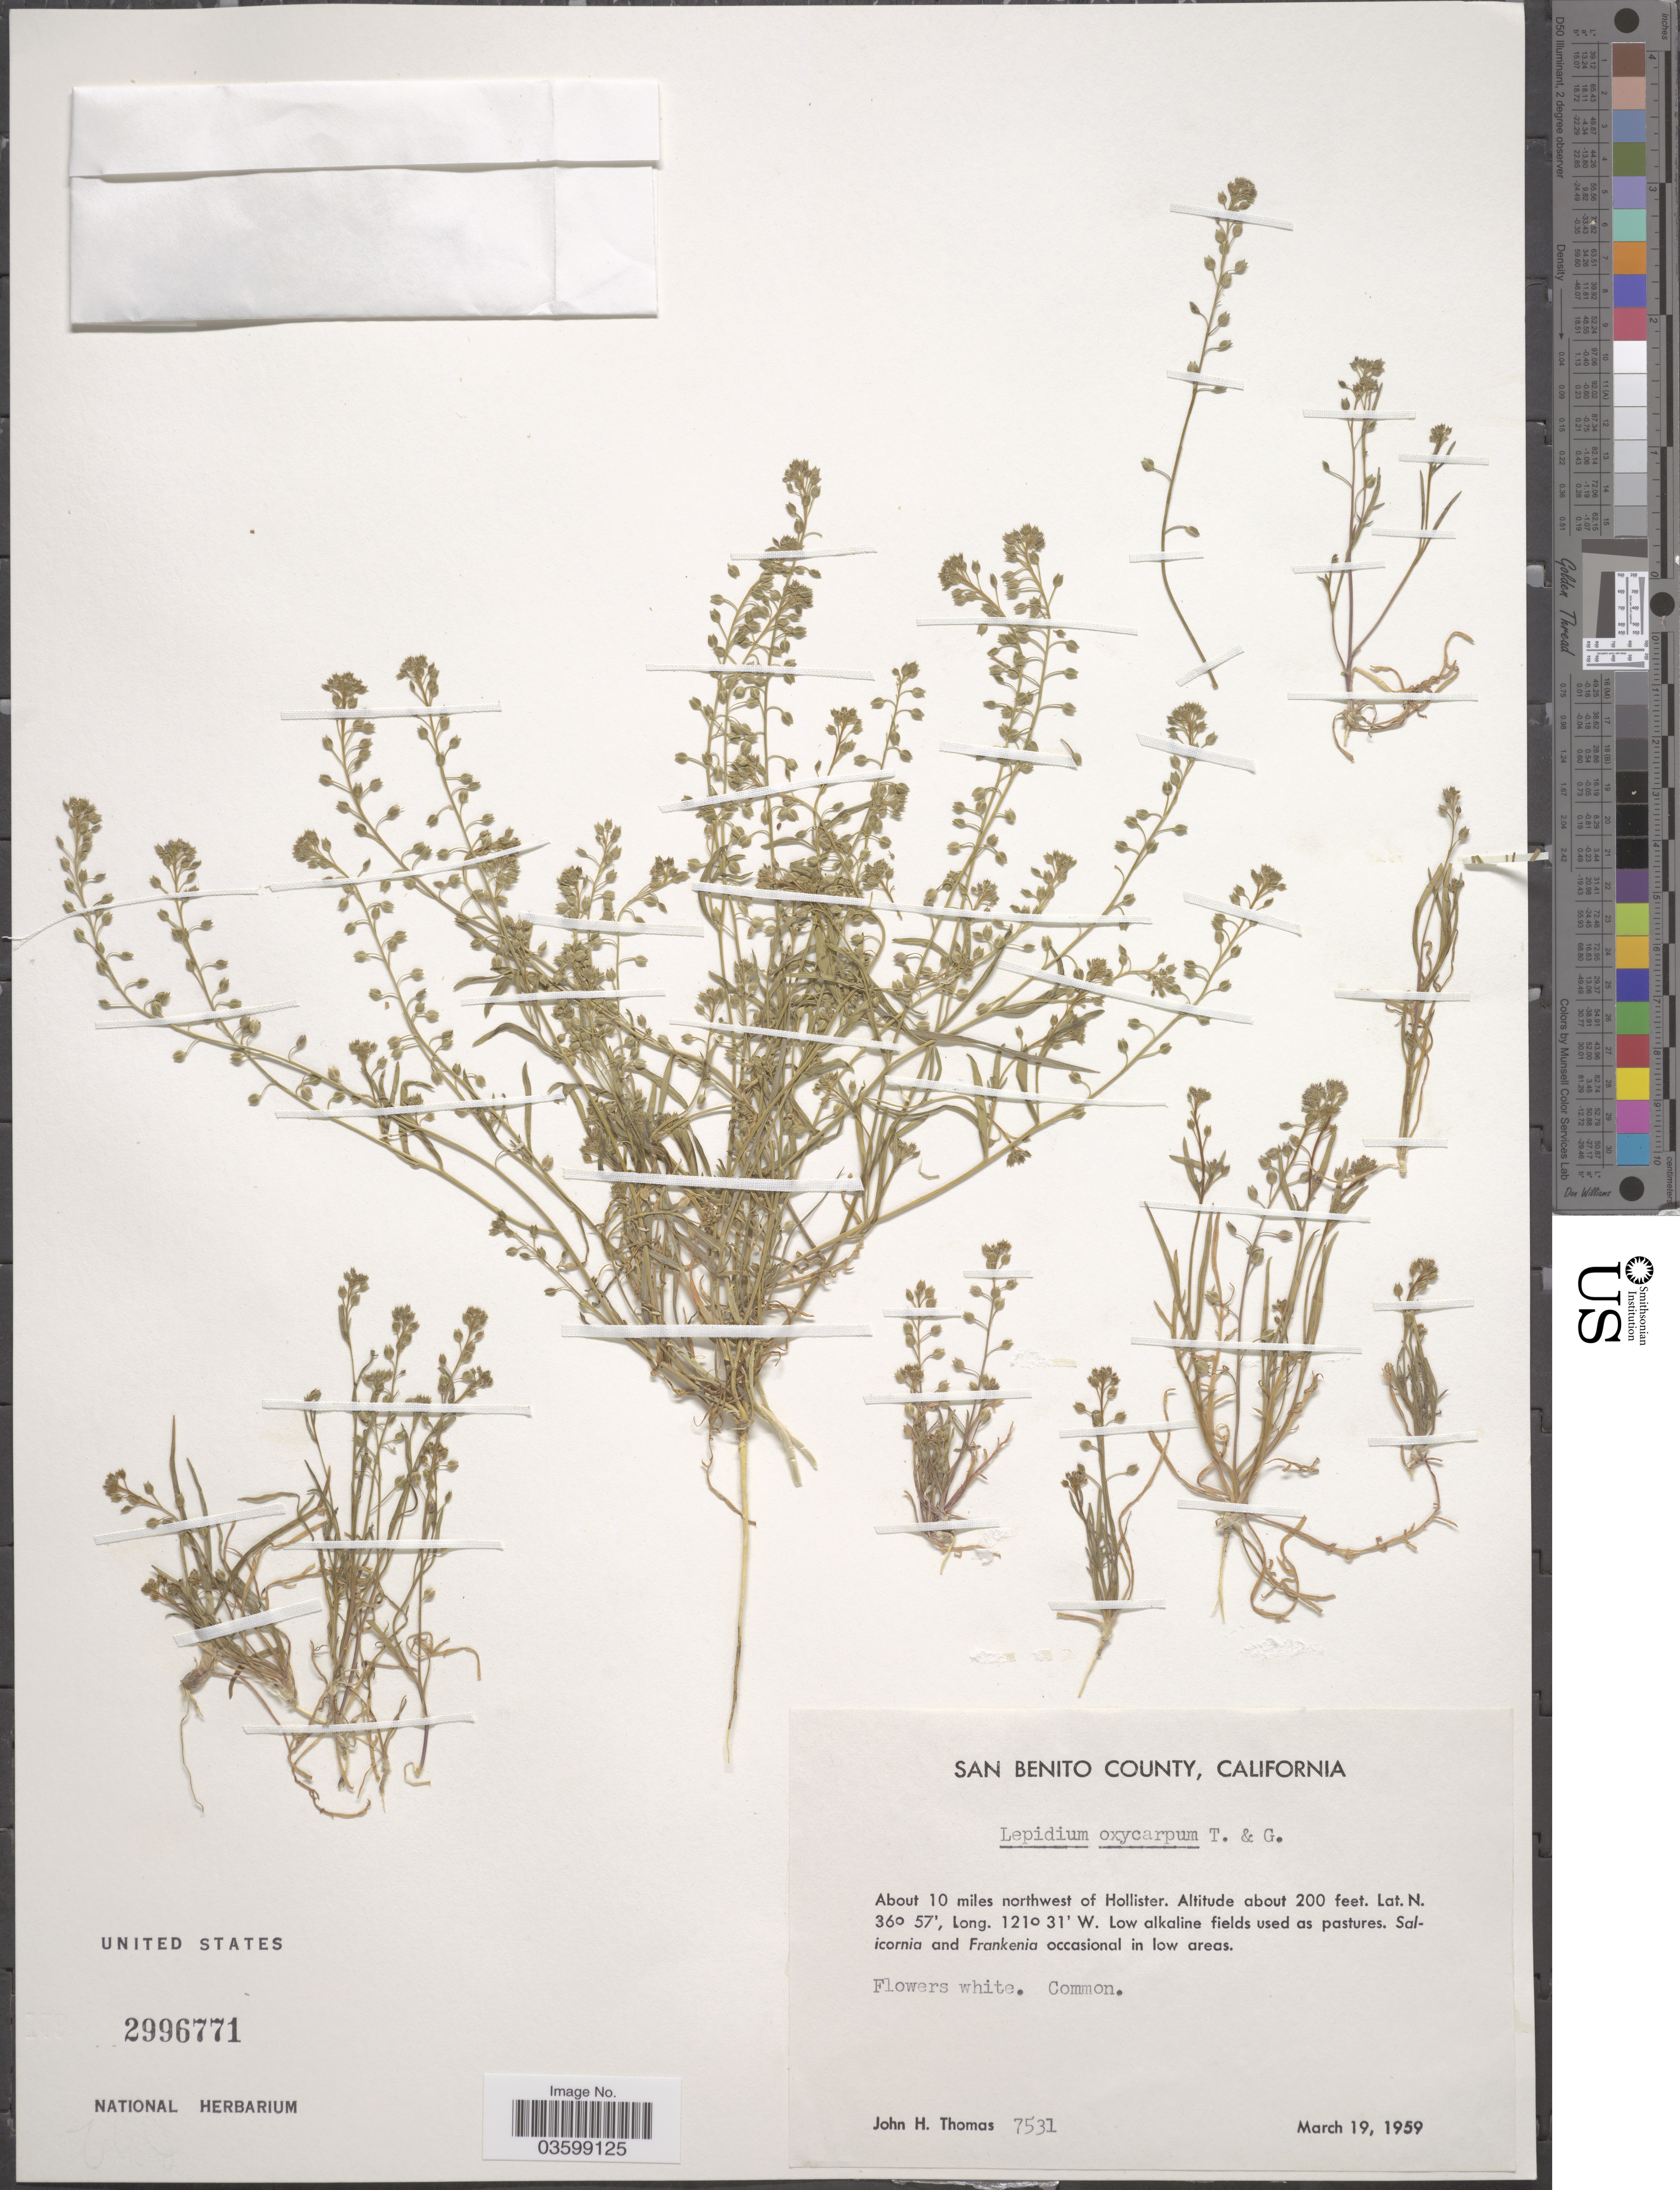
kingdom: Plantae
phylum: Tracheophyta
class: Magnoliopsida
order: Brassicales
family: Brassicaceae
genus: Lepidium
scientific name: Lepidium oxycarpum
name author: Nutt.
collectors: J. H. Thomas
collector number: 7531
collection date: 1959-03-19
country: United States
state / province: California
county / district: San Benito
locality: San Benito County. About 10 miles northwest of Hollister.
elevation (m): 61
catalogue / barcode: US 2996771